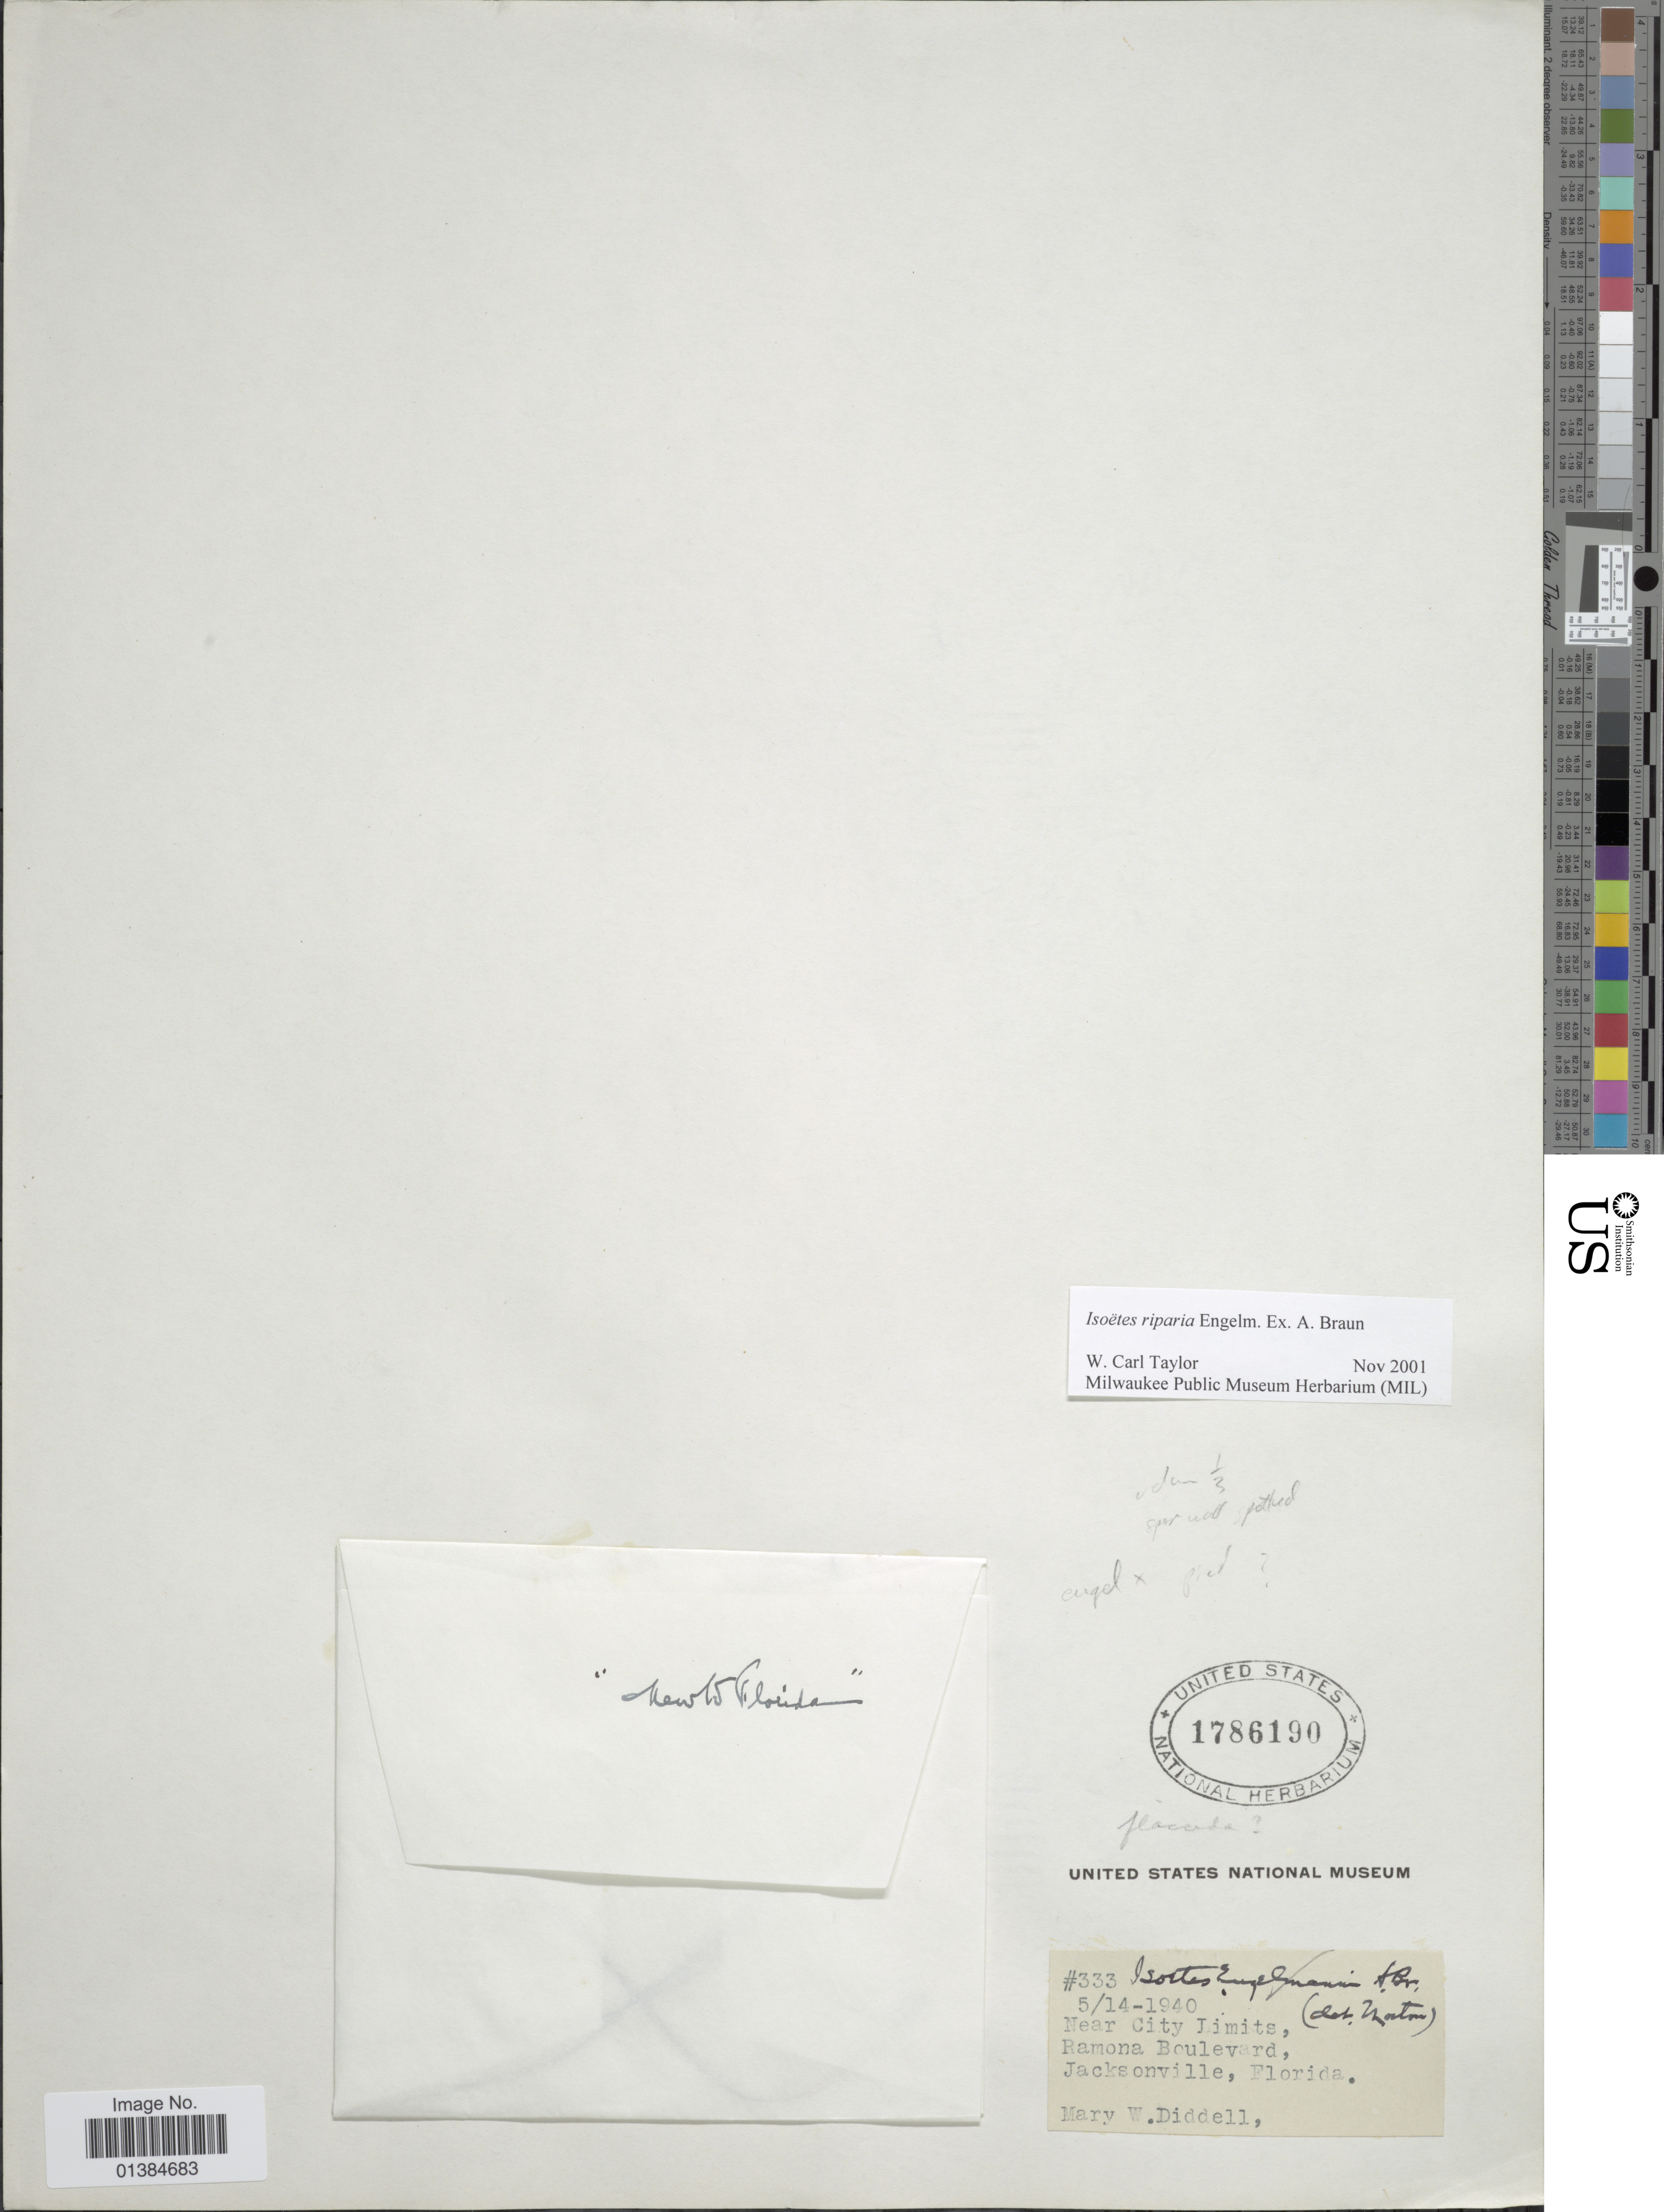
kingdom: Plantae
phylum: Tracheophyta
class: Lycopodiopsida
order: Isoetales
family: Isoetaceae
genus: Isoetes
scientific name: Isoetes riparia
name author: Engelm. ex A. Braun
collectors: M. Diddell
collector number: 333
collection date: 1940-05-14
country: United States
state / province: Florida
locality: Near City Jimits, Ramona Boulevard, Jacksonville.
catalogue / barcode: US 1786190